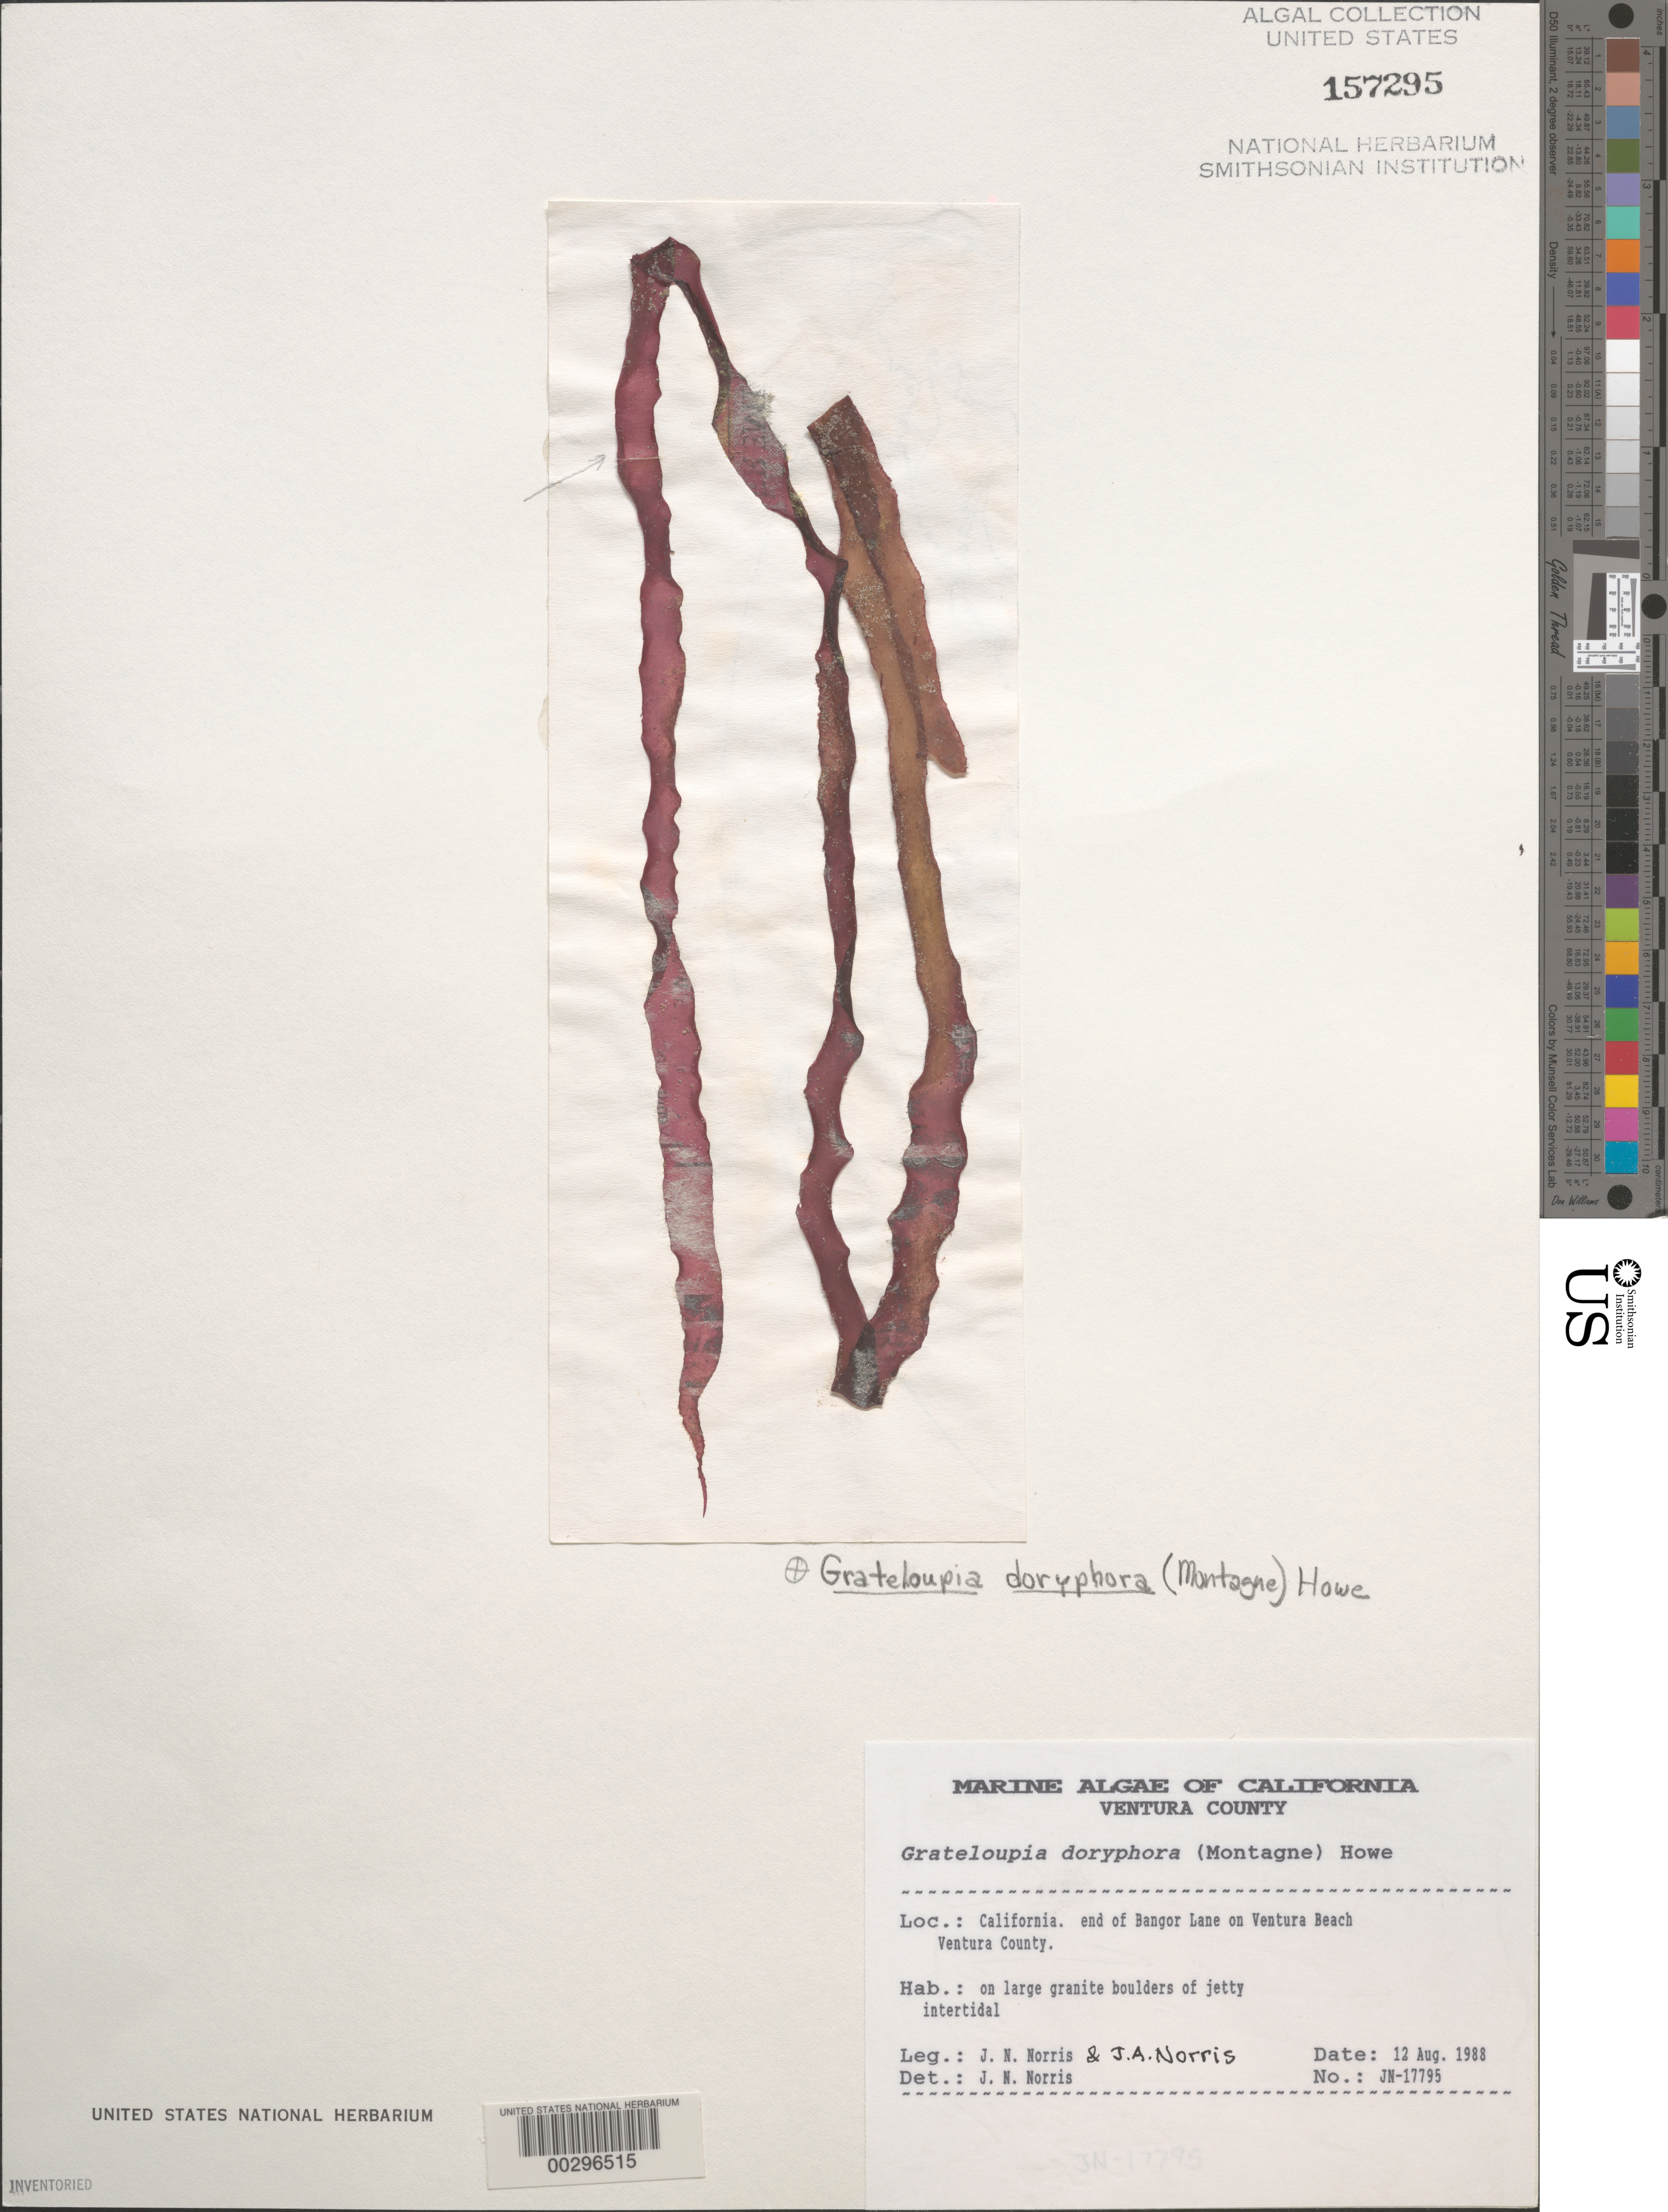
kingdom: Plantae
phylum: Rhodophyta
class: Florideophyceae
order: Halymeniales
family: Halymeniaceae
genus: Grateloupia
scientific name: Grateloupia doryphora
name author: (Mont.) Howe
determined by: Norris, James N.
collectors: J. N. Norris & J. A. Norris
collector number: JN-17795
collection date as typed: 12 Aug 1988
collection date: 1988-08-12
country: United States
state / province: California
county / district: Ventura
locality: Ventura Beach, end of Bangor Lane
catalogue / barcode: US 157295